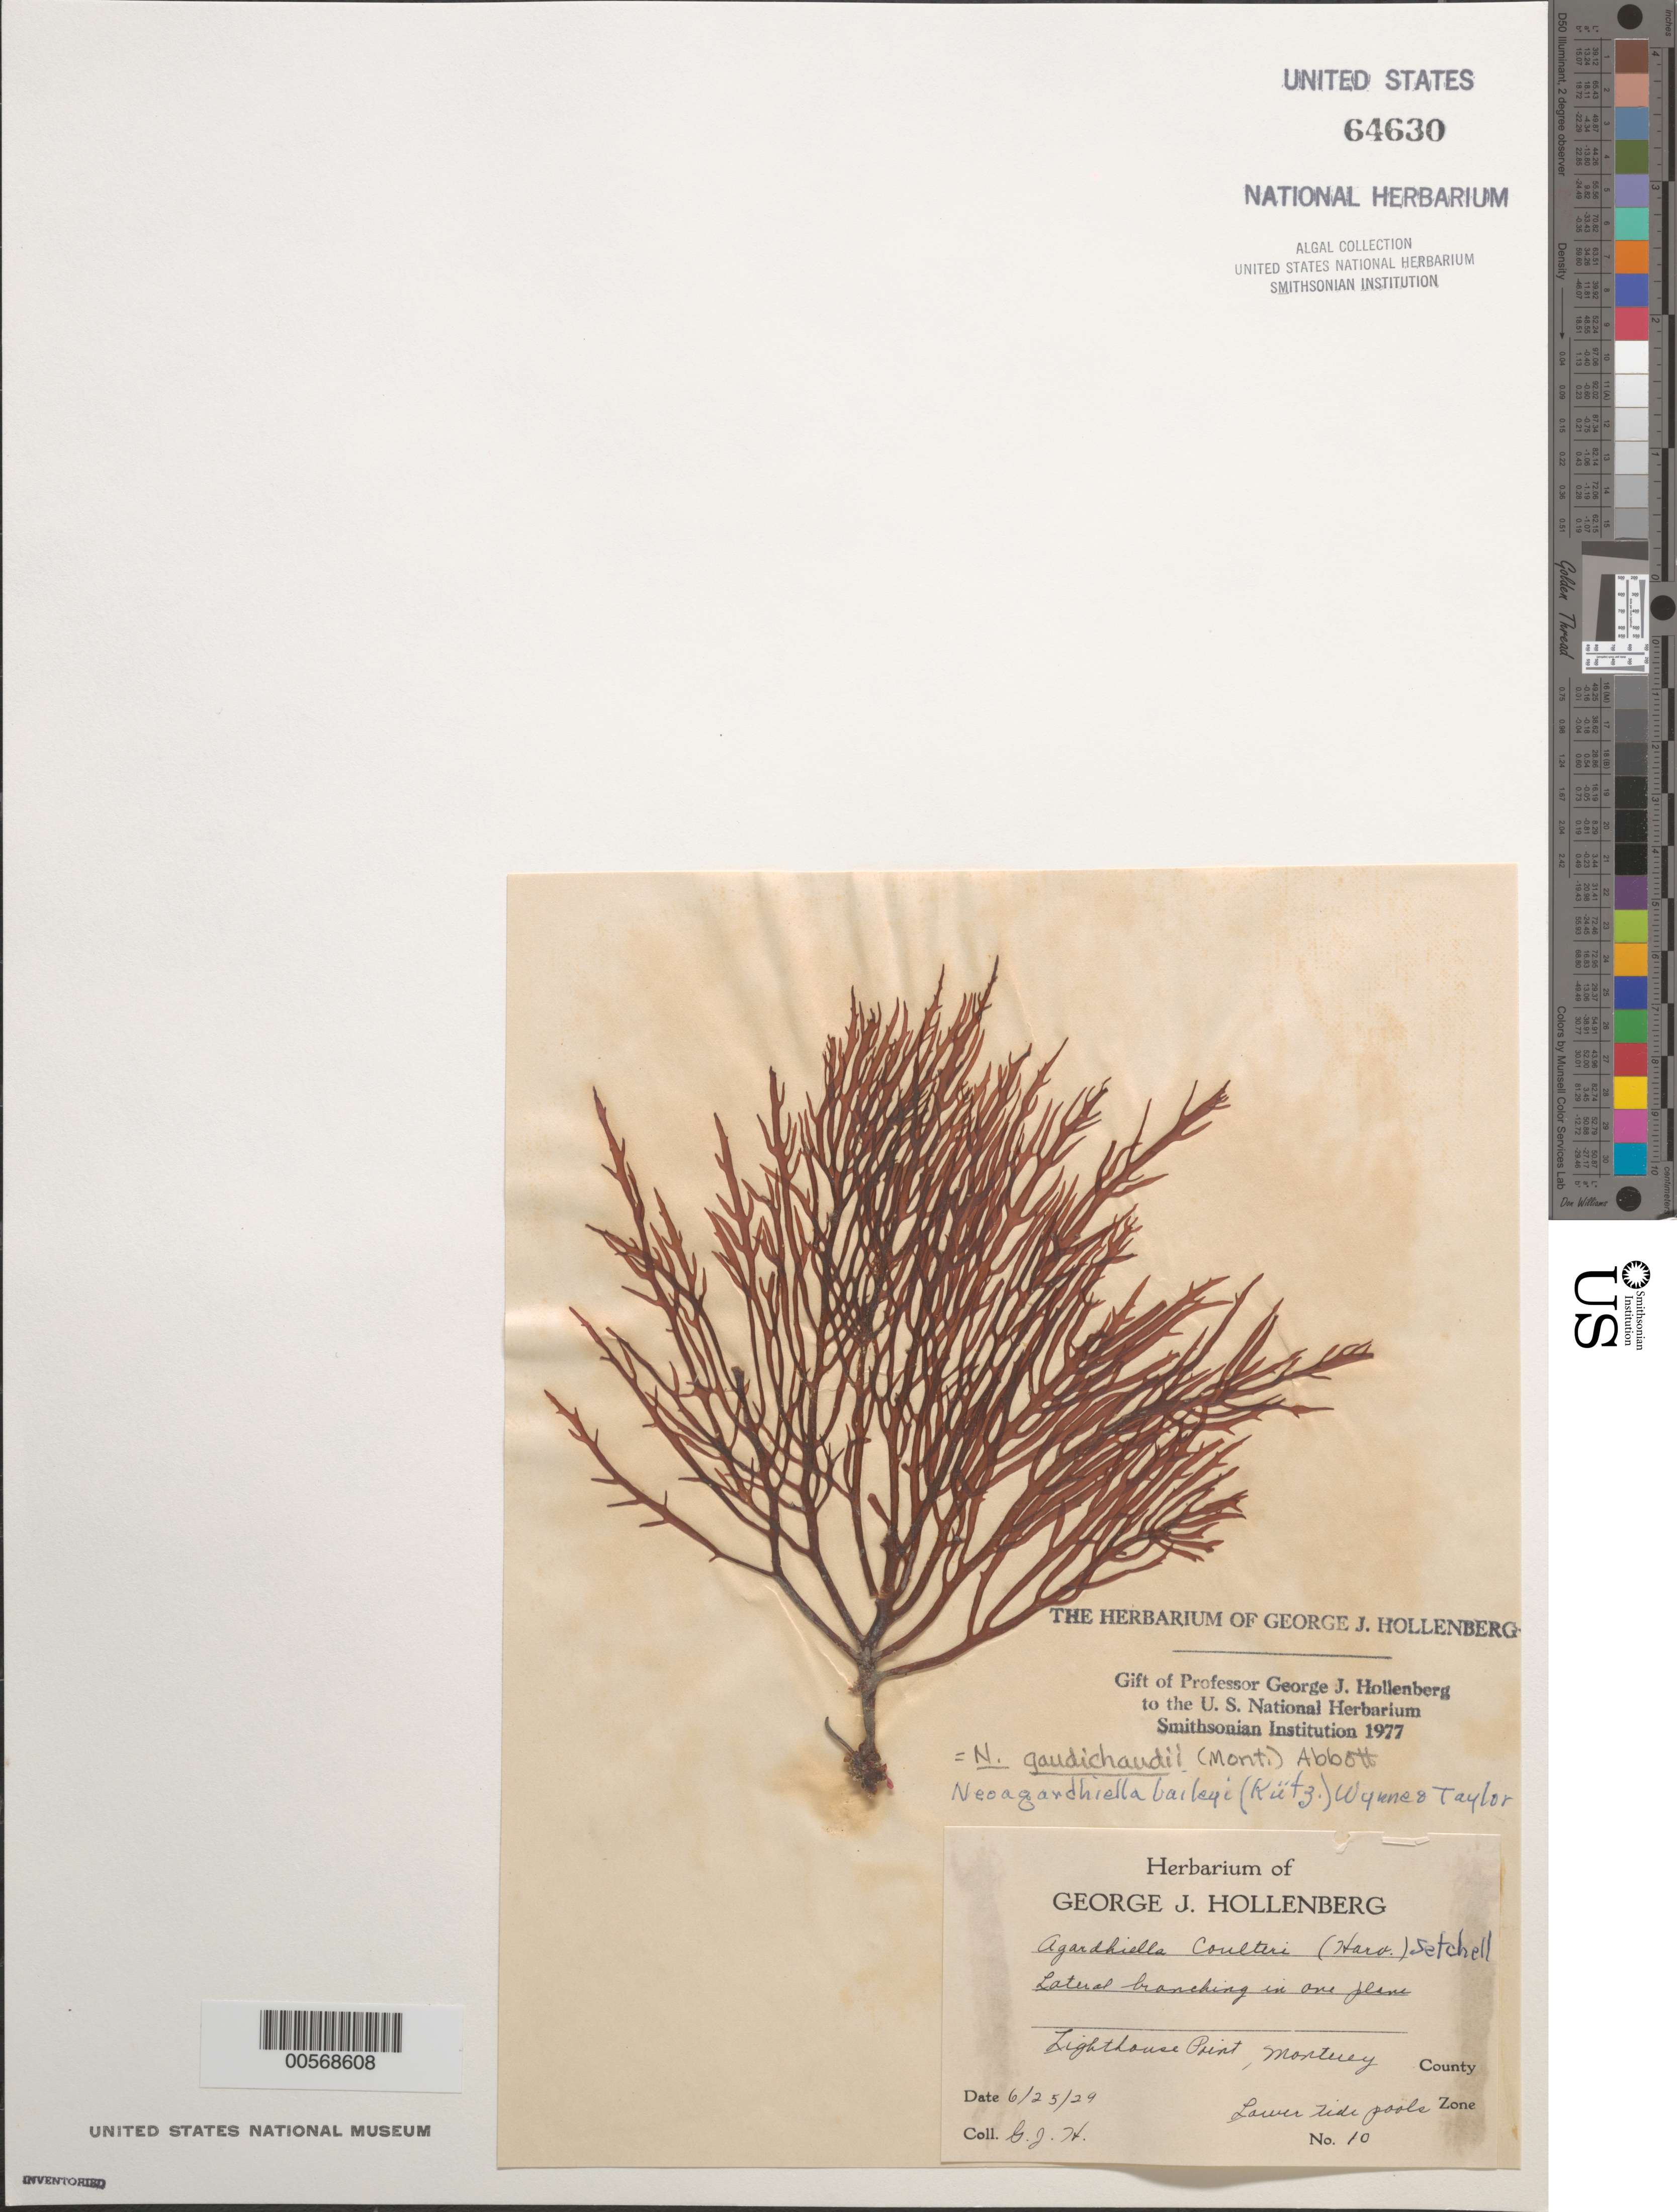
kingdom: Plantae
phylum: Rhodophyta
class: Florideophyceae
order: Gigartinales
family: Solieriaceae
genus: Sarcodiotheca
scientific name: Sarcodiotheca gaudichaudii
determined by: Algae name updating Project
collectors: G. Hollenberg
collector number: GJH 10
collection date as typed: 25 Jun 1929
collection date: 1929-06-25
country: United States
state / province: California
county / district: Monterey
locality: Lighthouse Point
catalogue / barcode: US 64630